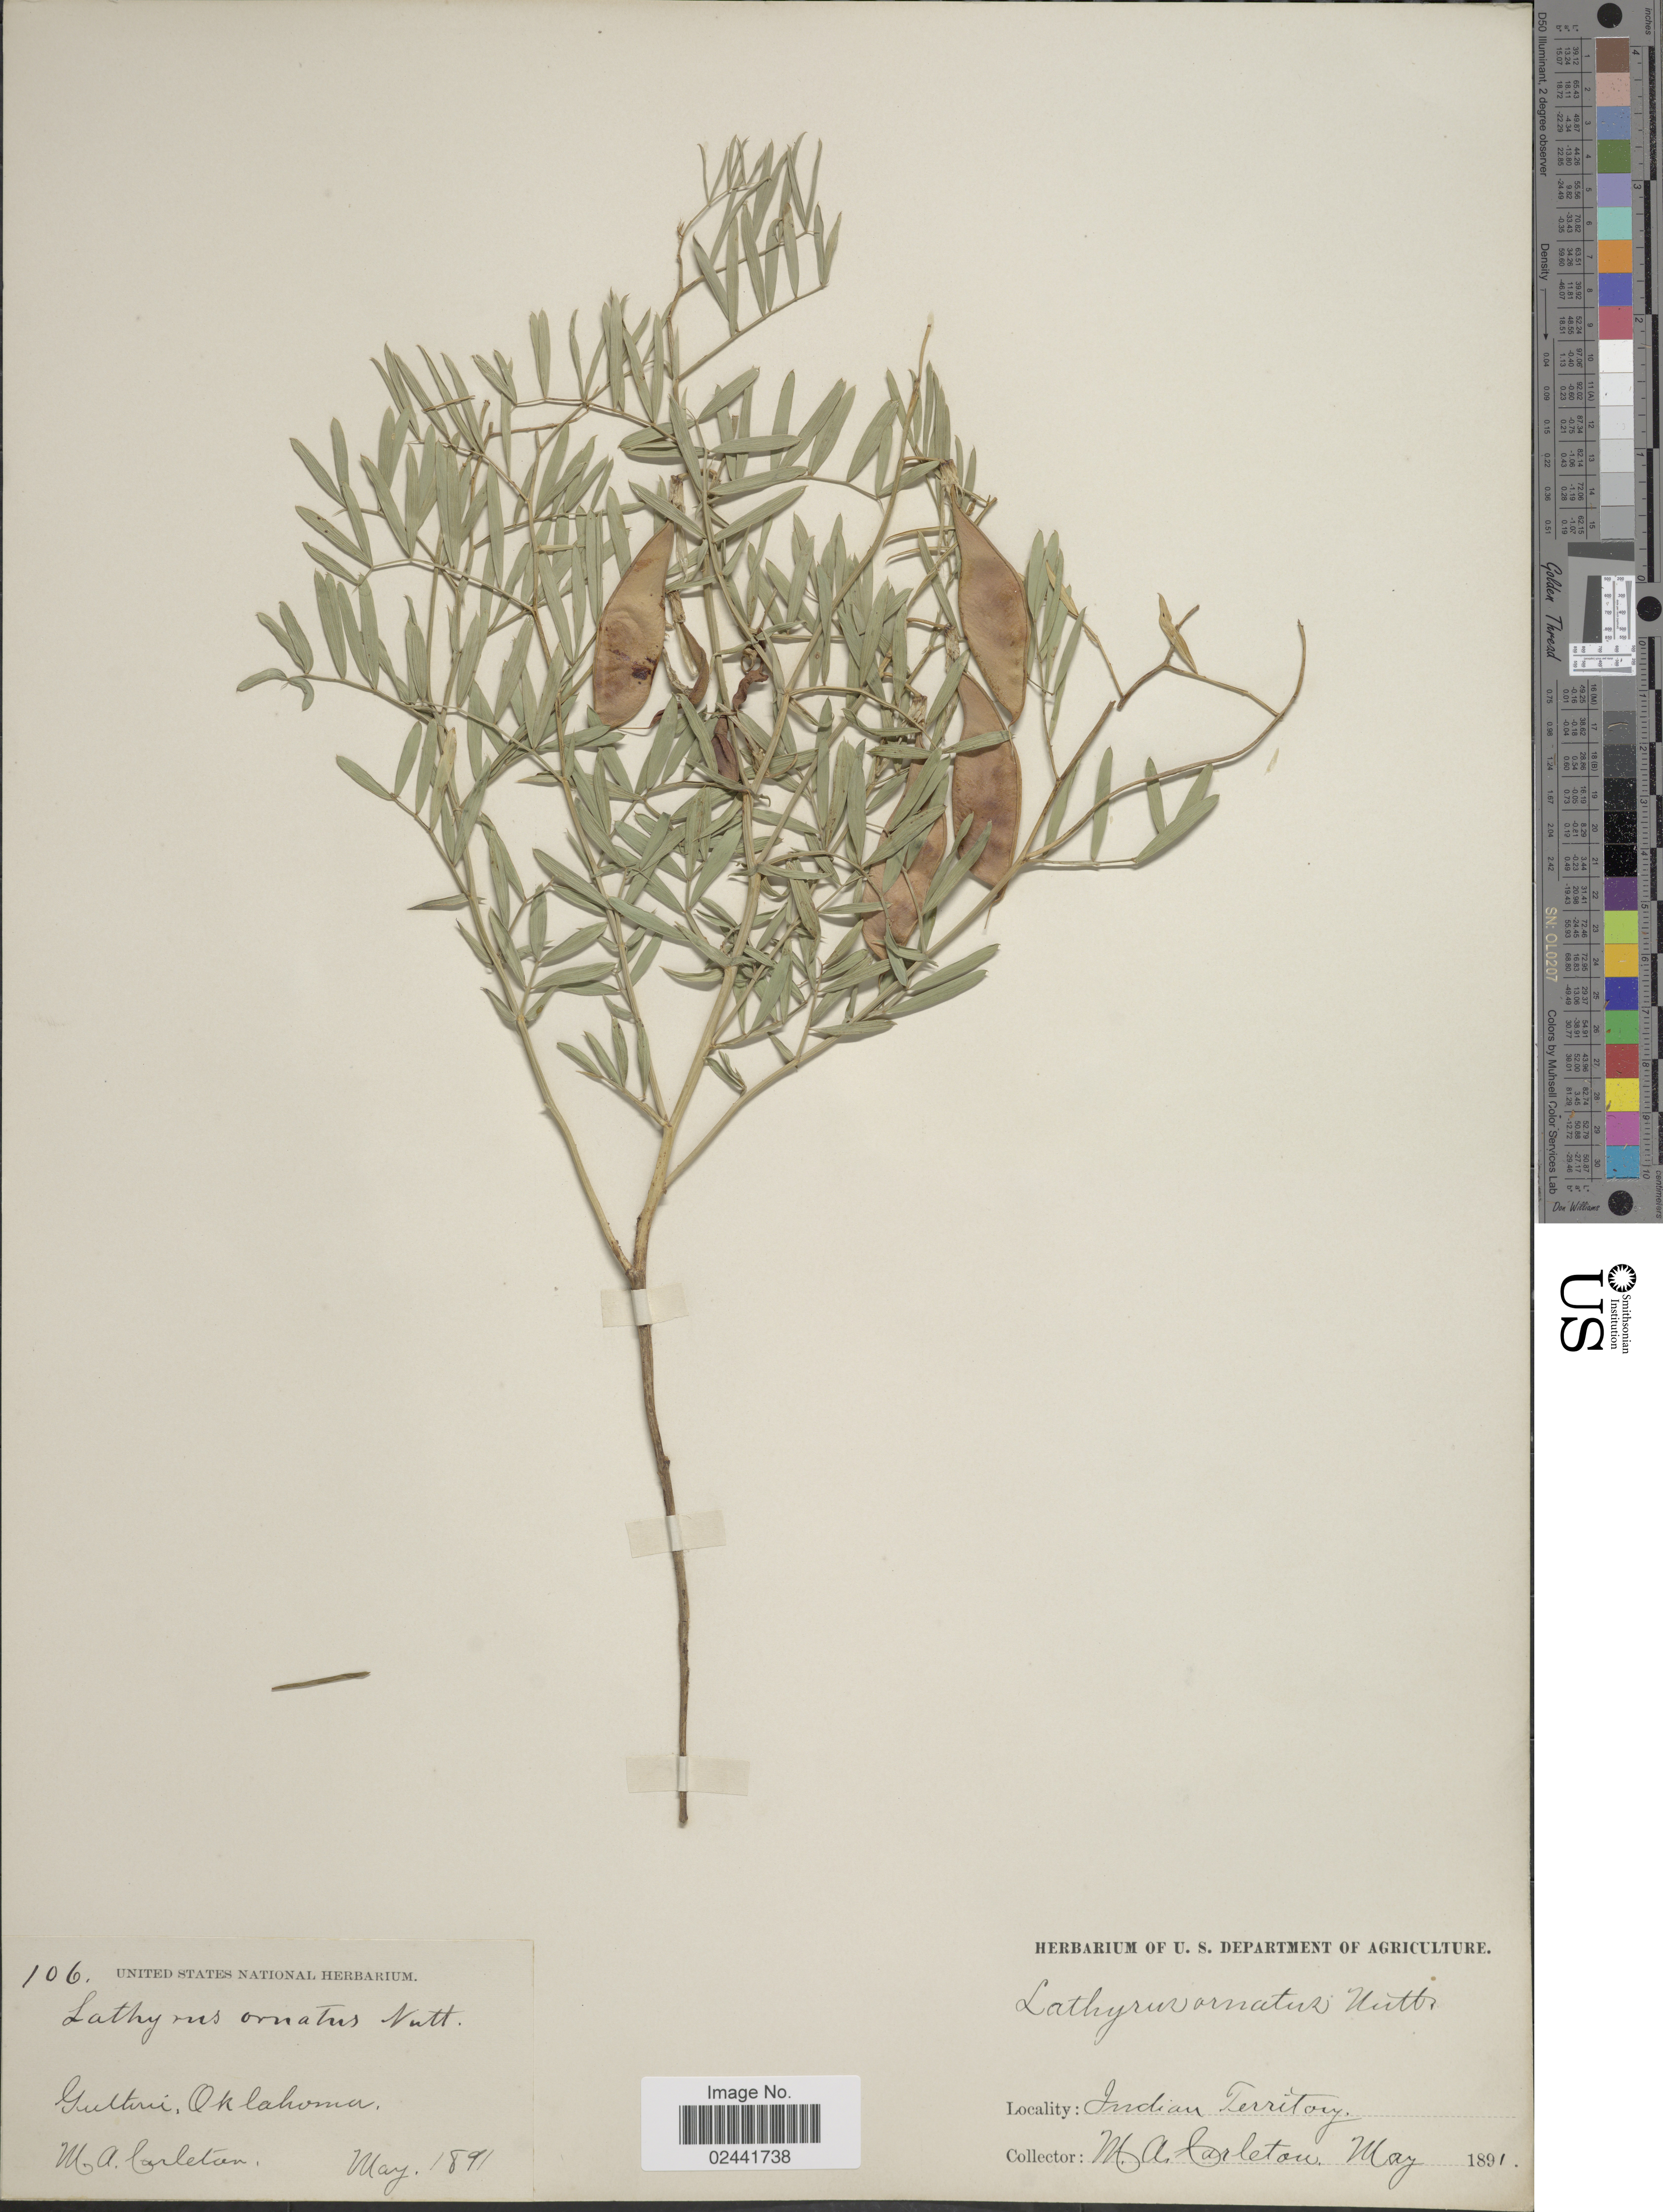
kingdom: Plantae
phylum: Tracheophyta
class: Magnoliopsida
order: Fabales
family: Fabaceae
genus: Lathyrus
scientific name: Lathyrus stipulaceus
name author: (Pursh) Butters & H. St. John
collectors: M. A. Carleton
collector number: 106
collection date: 1891-05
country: United States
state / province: Oklahoma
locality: Guthrie